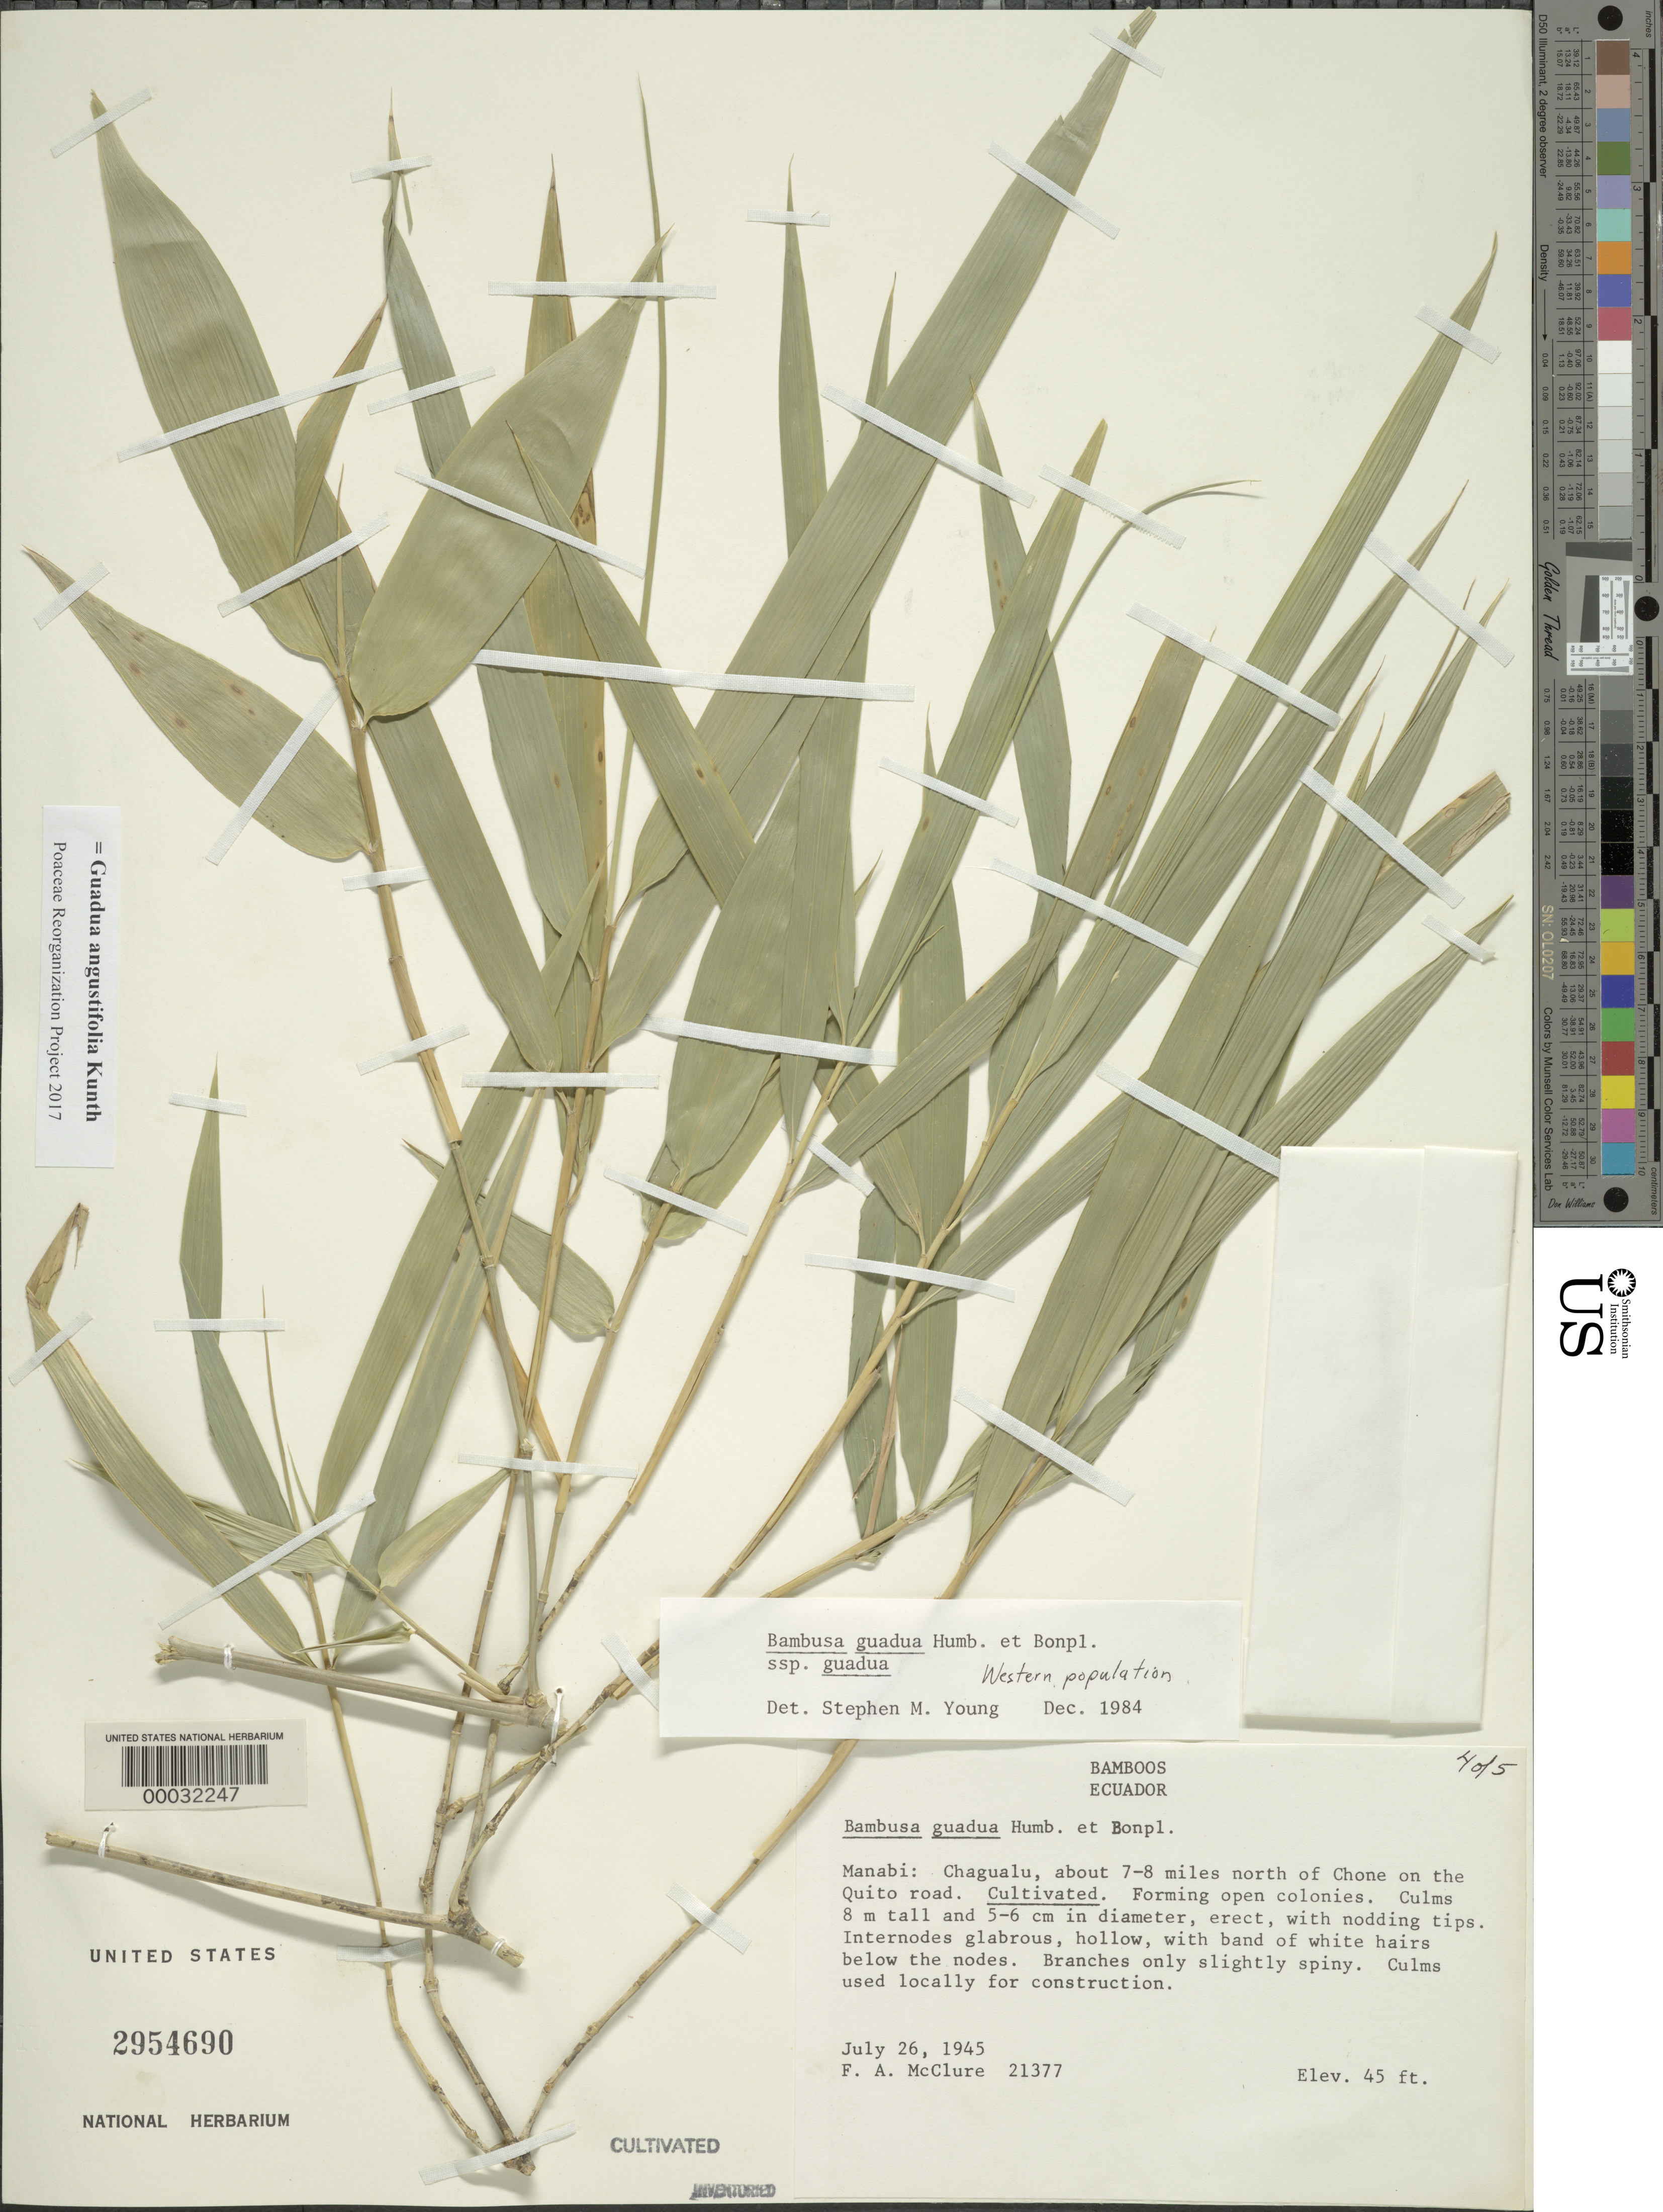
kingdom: Plantae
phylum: Tracheophyta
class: Liliopsida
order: Poales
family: Poaceae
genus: Guadua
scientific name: Guadua angustifolia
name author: Kunth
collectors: F. A. McClure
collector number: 21377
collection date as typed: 26 Jul 1945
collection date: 1945-07-26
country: Ecuador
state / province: Manabí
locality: Chagualu, N of Chone on Quito Road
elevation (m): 14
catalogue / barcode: US 2954690